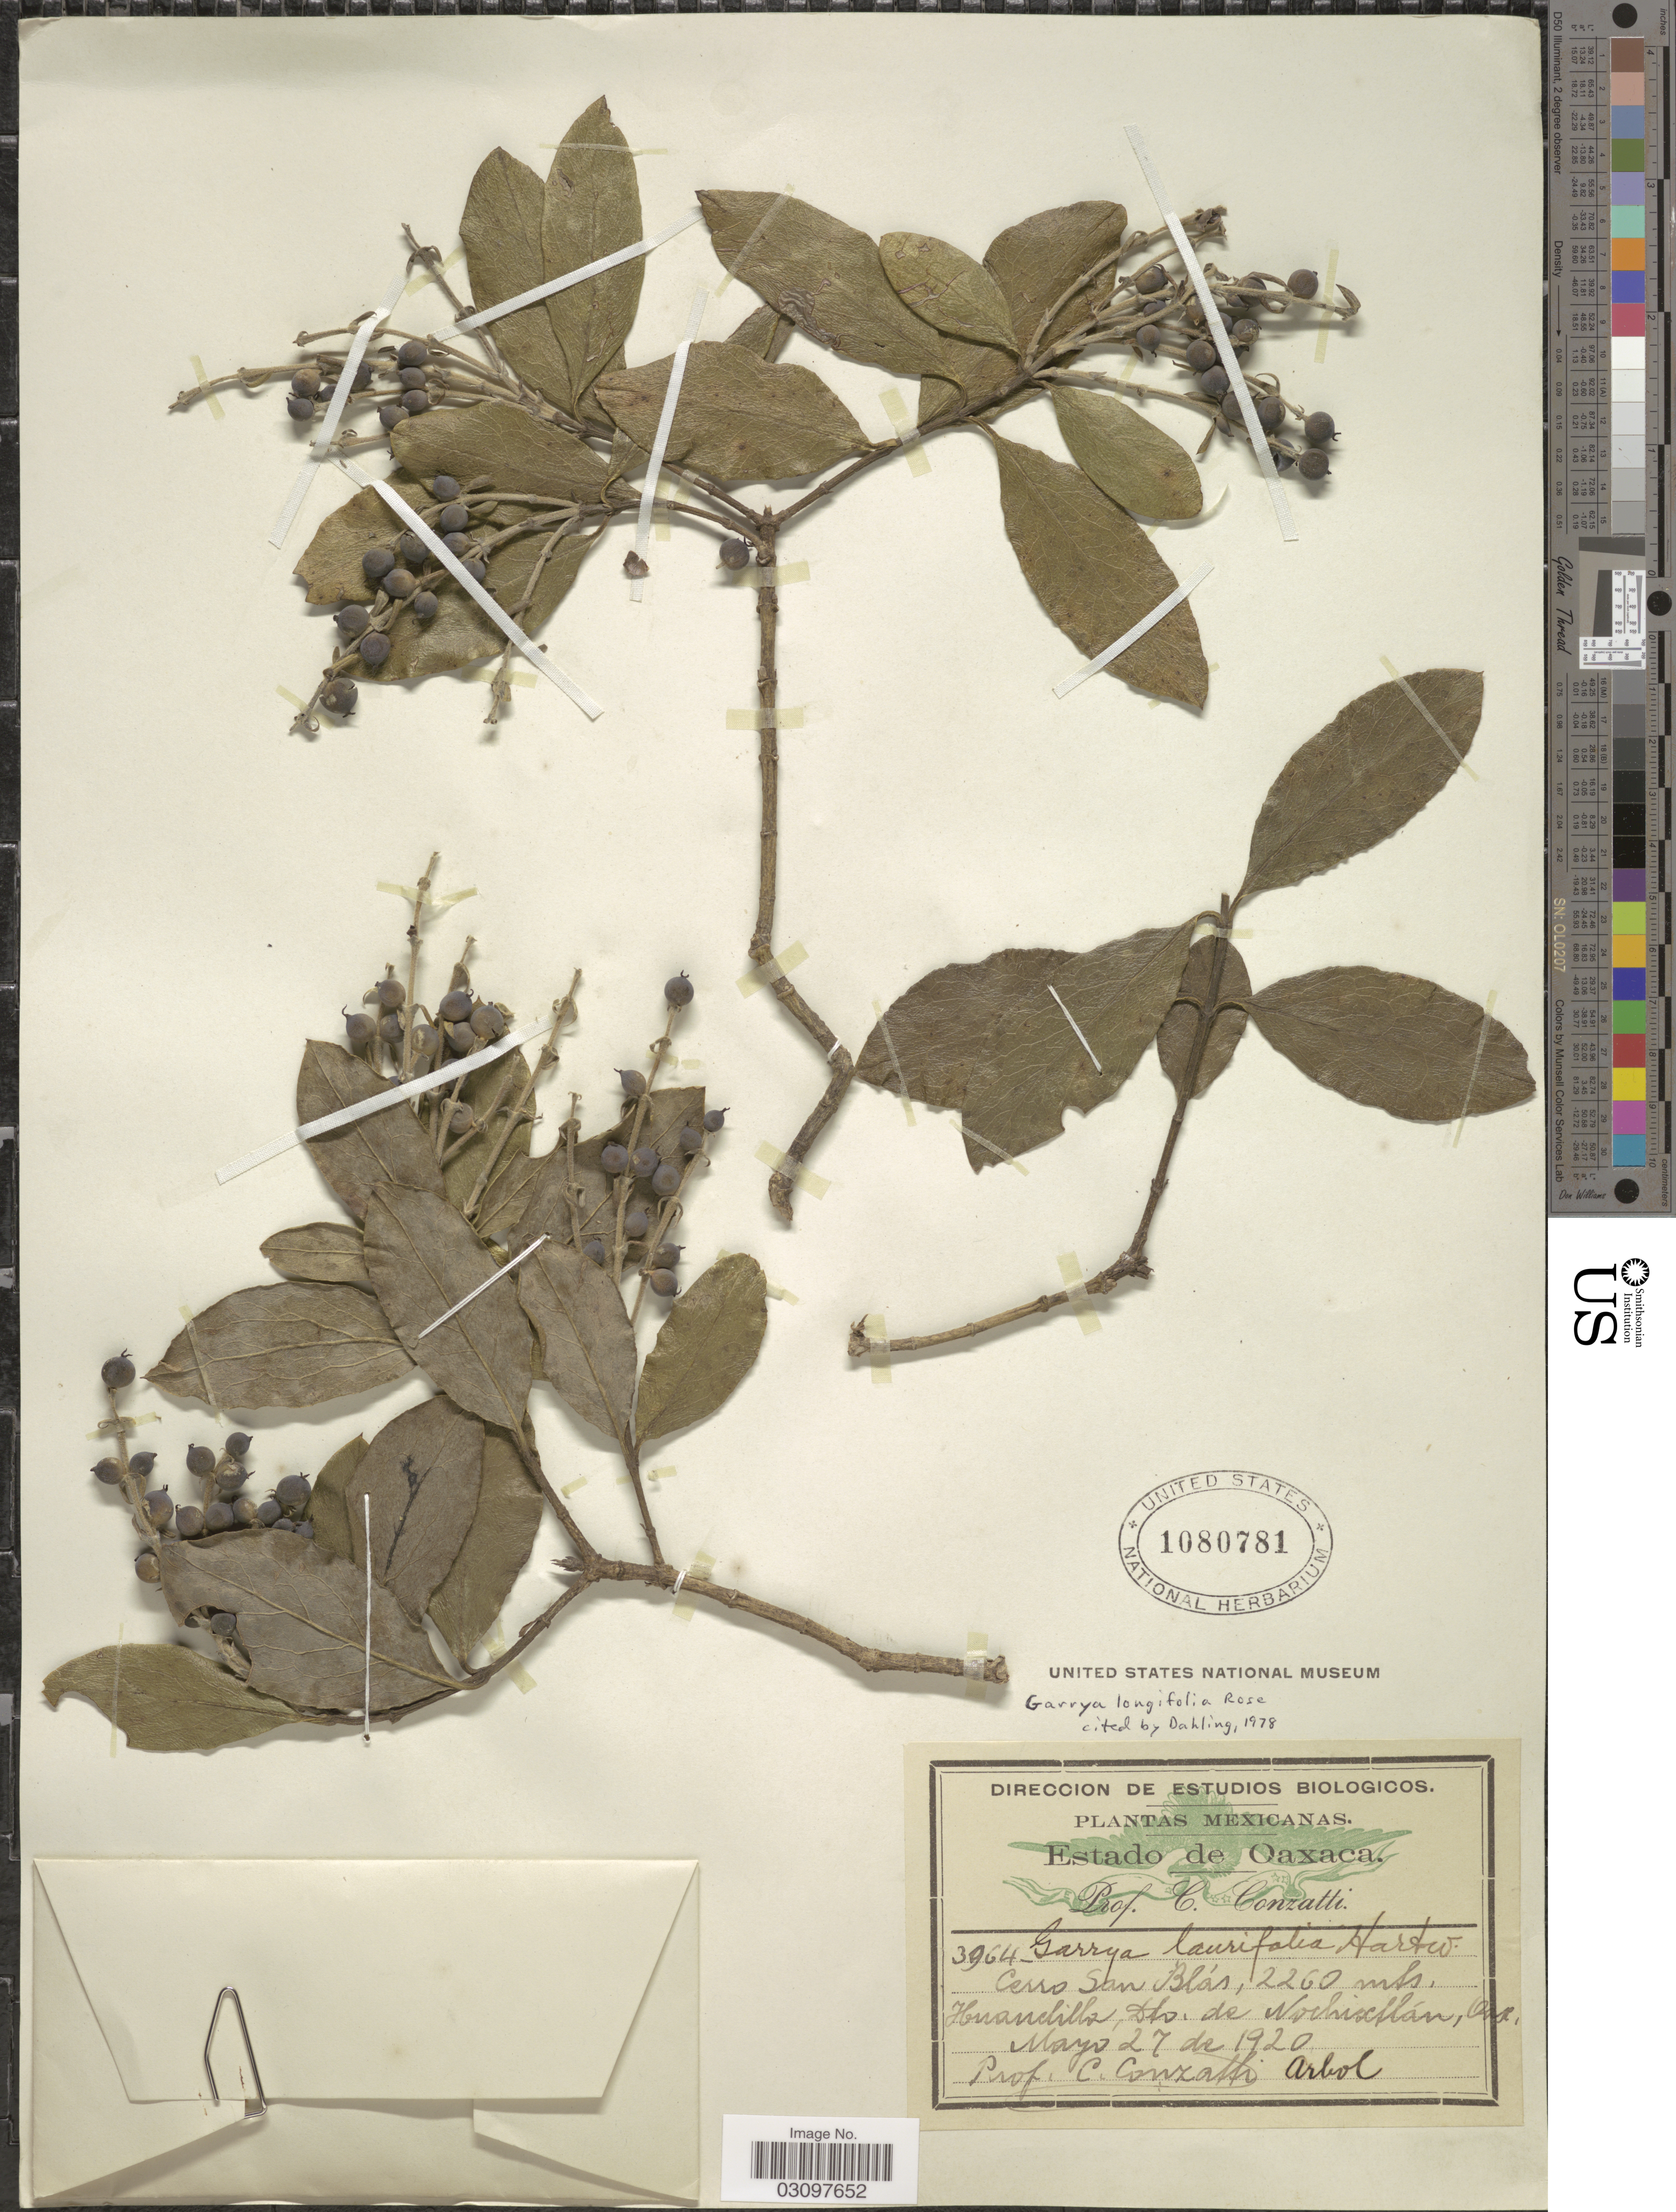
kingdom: Plantae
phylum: Tracheophyta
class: Magnoliopsida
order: Garryales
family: Garryaceae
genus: Garrya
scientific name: Garrya longifolia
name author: Rose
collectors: C. Conzatti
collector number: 3964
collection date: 1920-05-27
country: Mexico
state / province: Oaxaca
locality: Cerro San Blas. Huanchillo, Dto. de Nochixtlán.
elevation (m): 2260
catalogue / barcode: US 1080781